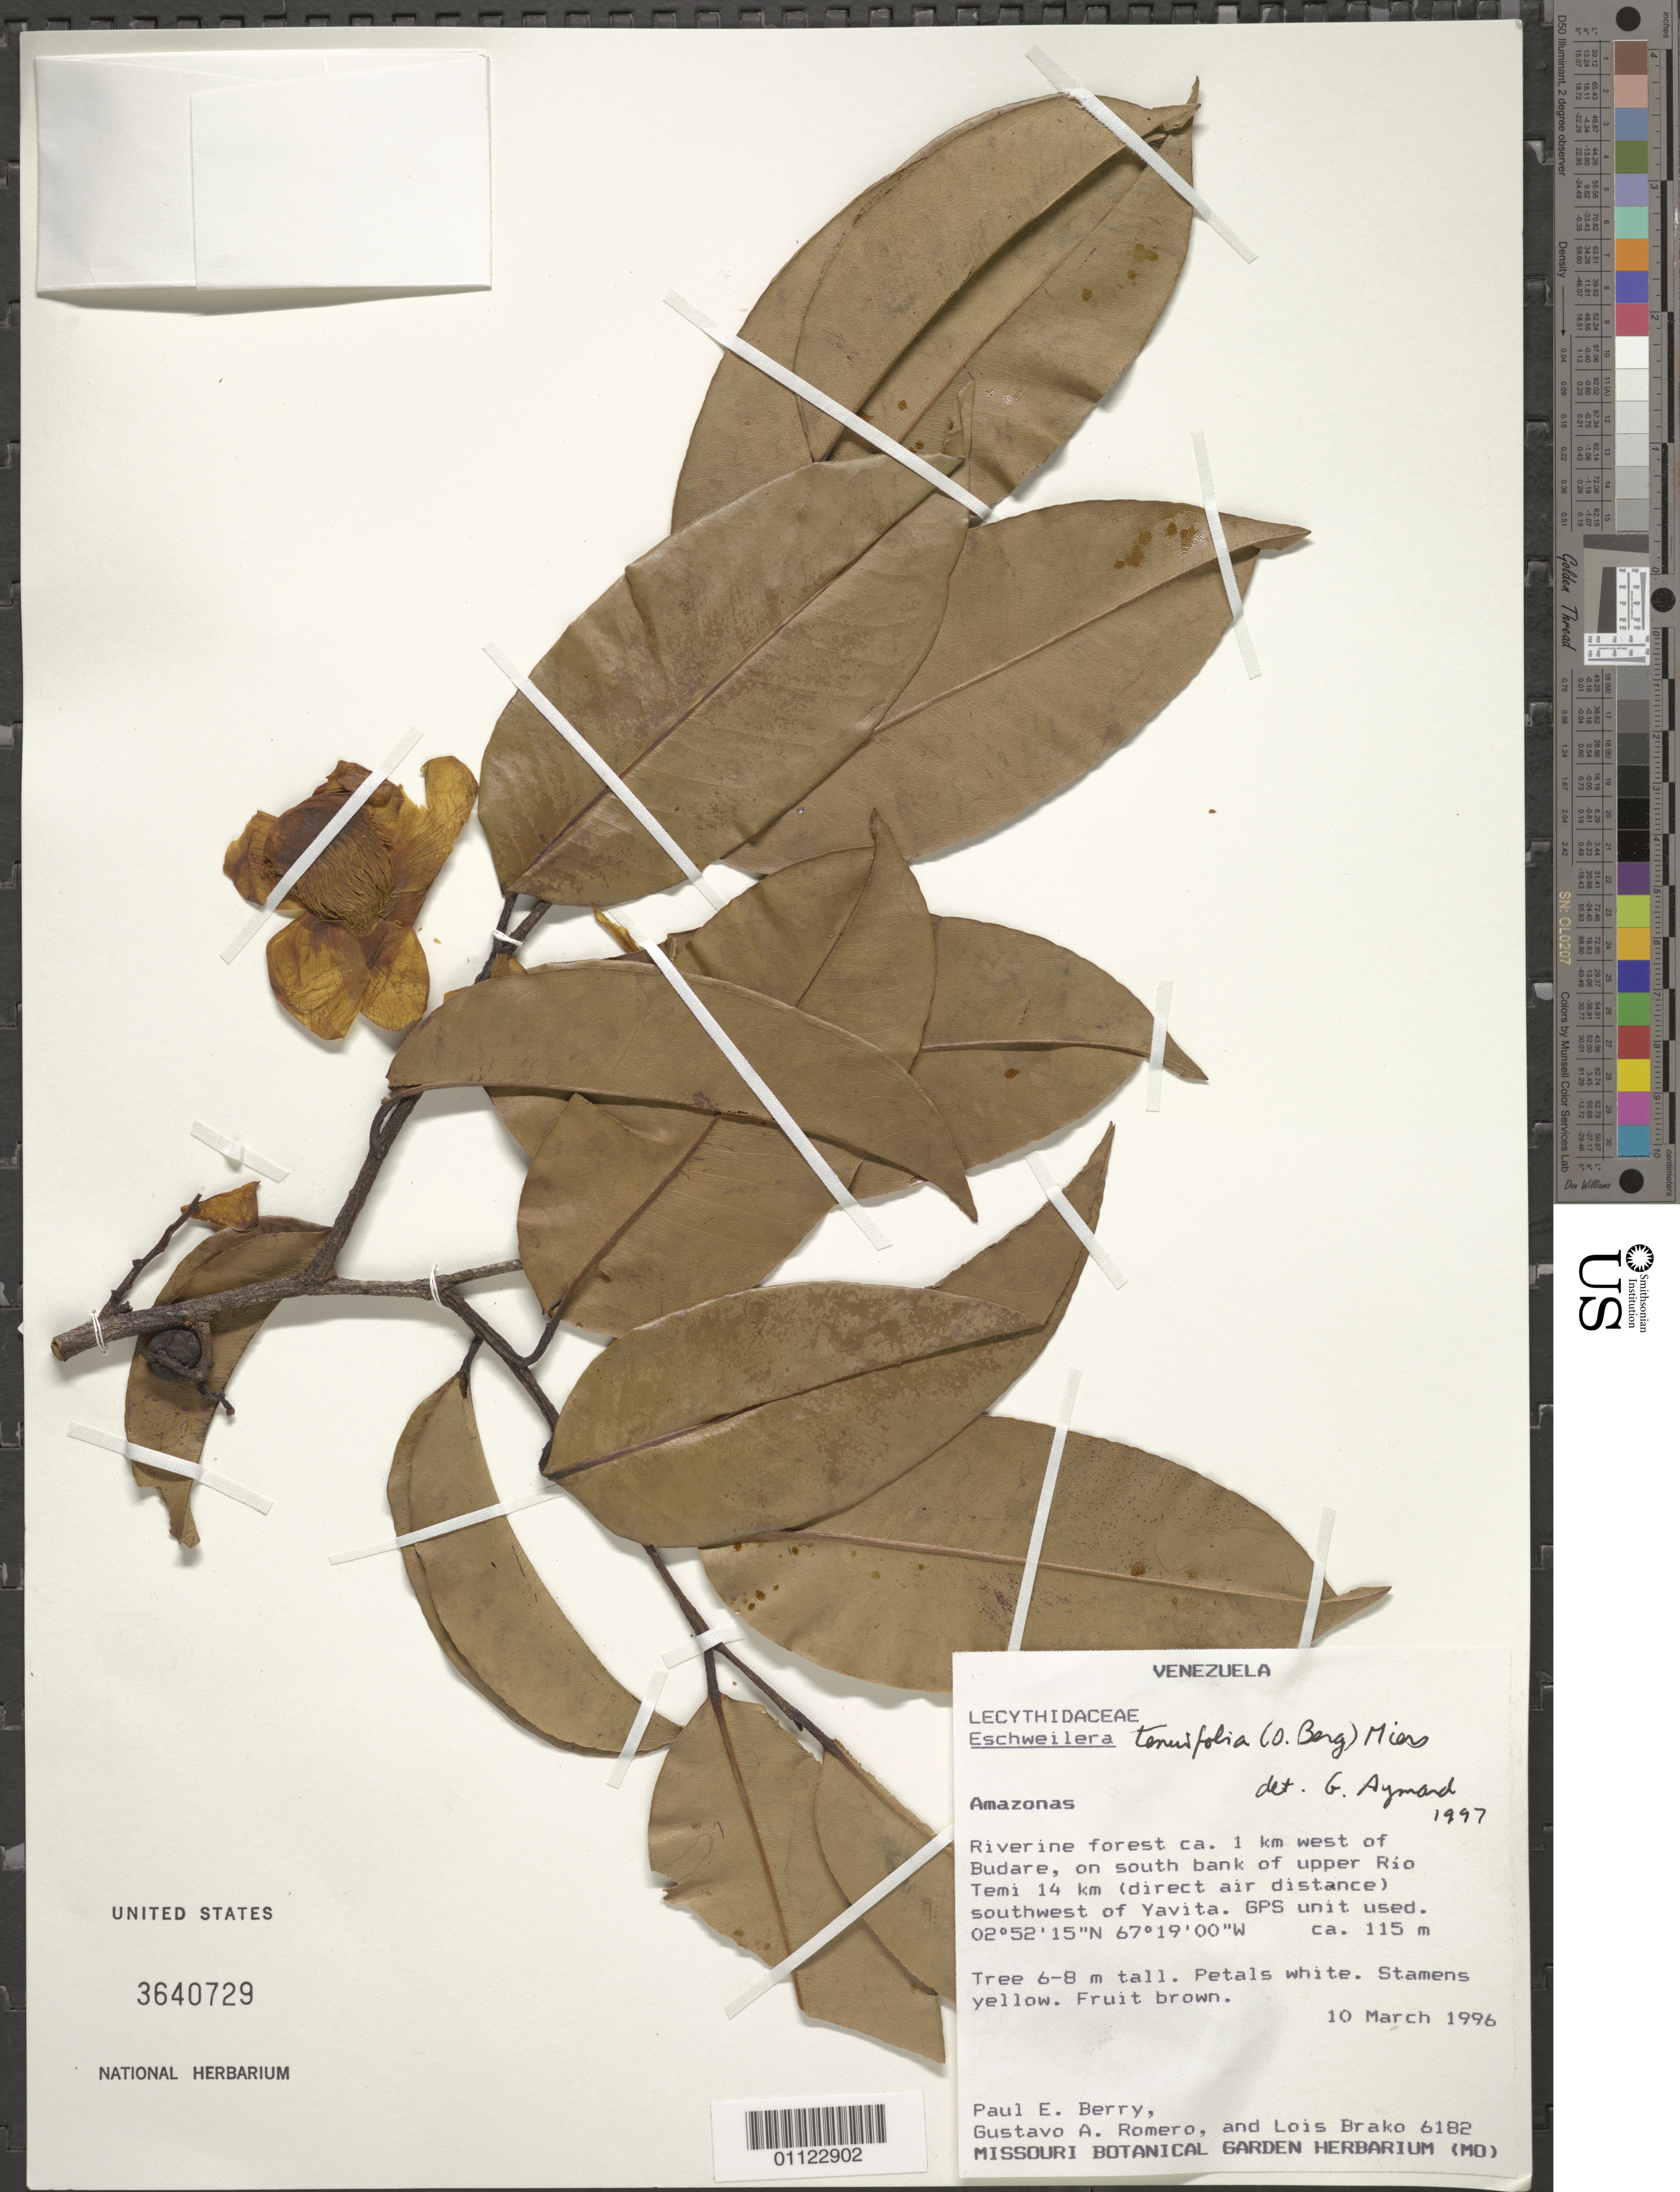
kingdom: Plantae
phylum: Tracheophyta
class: Magnoliopsida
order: Ericales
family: Lecythidaceae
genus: Eschweilera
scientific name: Eschweilera tenuifolia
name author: (O. Berg) Miers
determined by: Aymard C., G. A., (PORT), Univ. Nac. Exp. de los Llanos Ezequiel Zamora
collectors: P. E. Berry, A. Romero & L. Brako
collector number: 6182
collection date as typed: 10-Mar-96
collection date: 1996-03-10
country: Venezuela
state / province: Amazonas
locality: Budare, ca. 1 km west of; on south bank of upper Río Temi 14km (direct air distance) SW of Yavita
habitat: Riverine forest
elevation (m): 115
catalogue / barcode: US 3640729